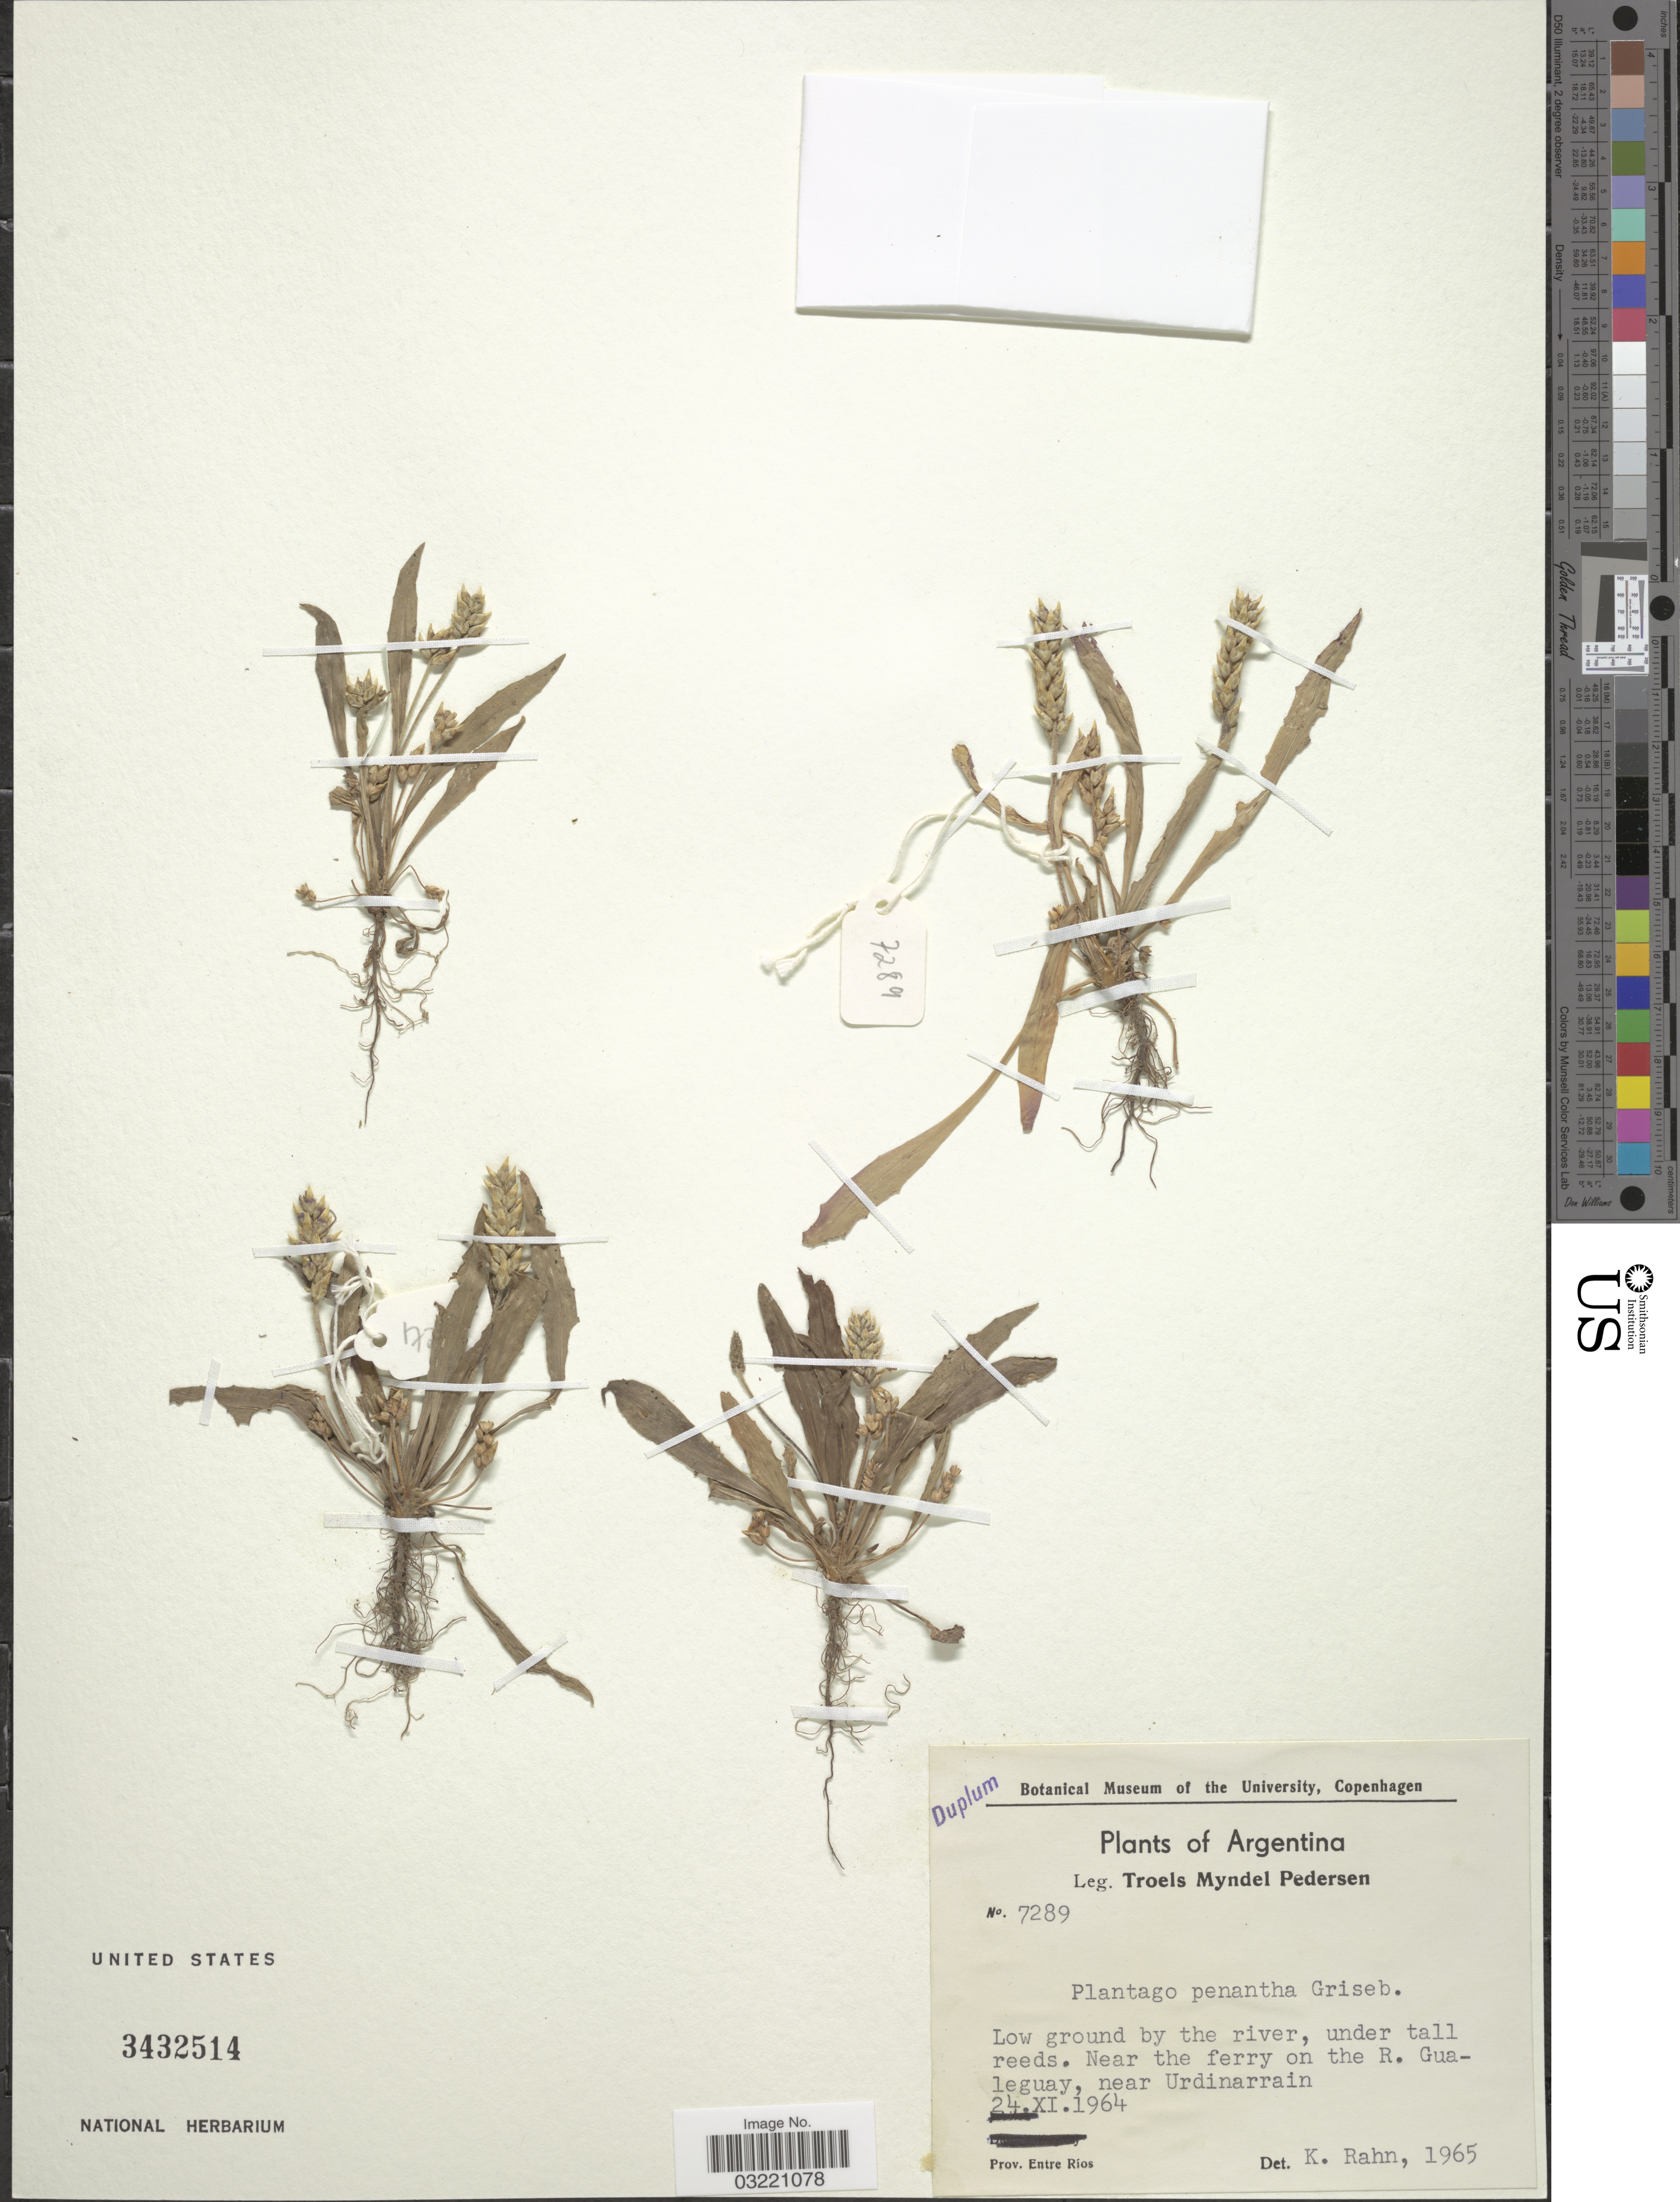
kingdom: Plantae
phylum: Tracheophyta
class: Magnoliopsida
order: Lamiales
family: Plantaginaceae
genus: Plantago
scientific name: Plantago penantha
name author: Griseb.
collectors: T. Pederson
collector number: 7289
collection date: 1964-11-24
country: Argentina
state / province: Entre Rios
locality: Near the ferry on the R. Gualeguay, near Urdinarrain.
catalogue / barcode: US 3432514